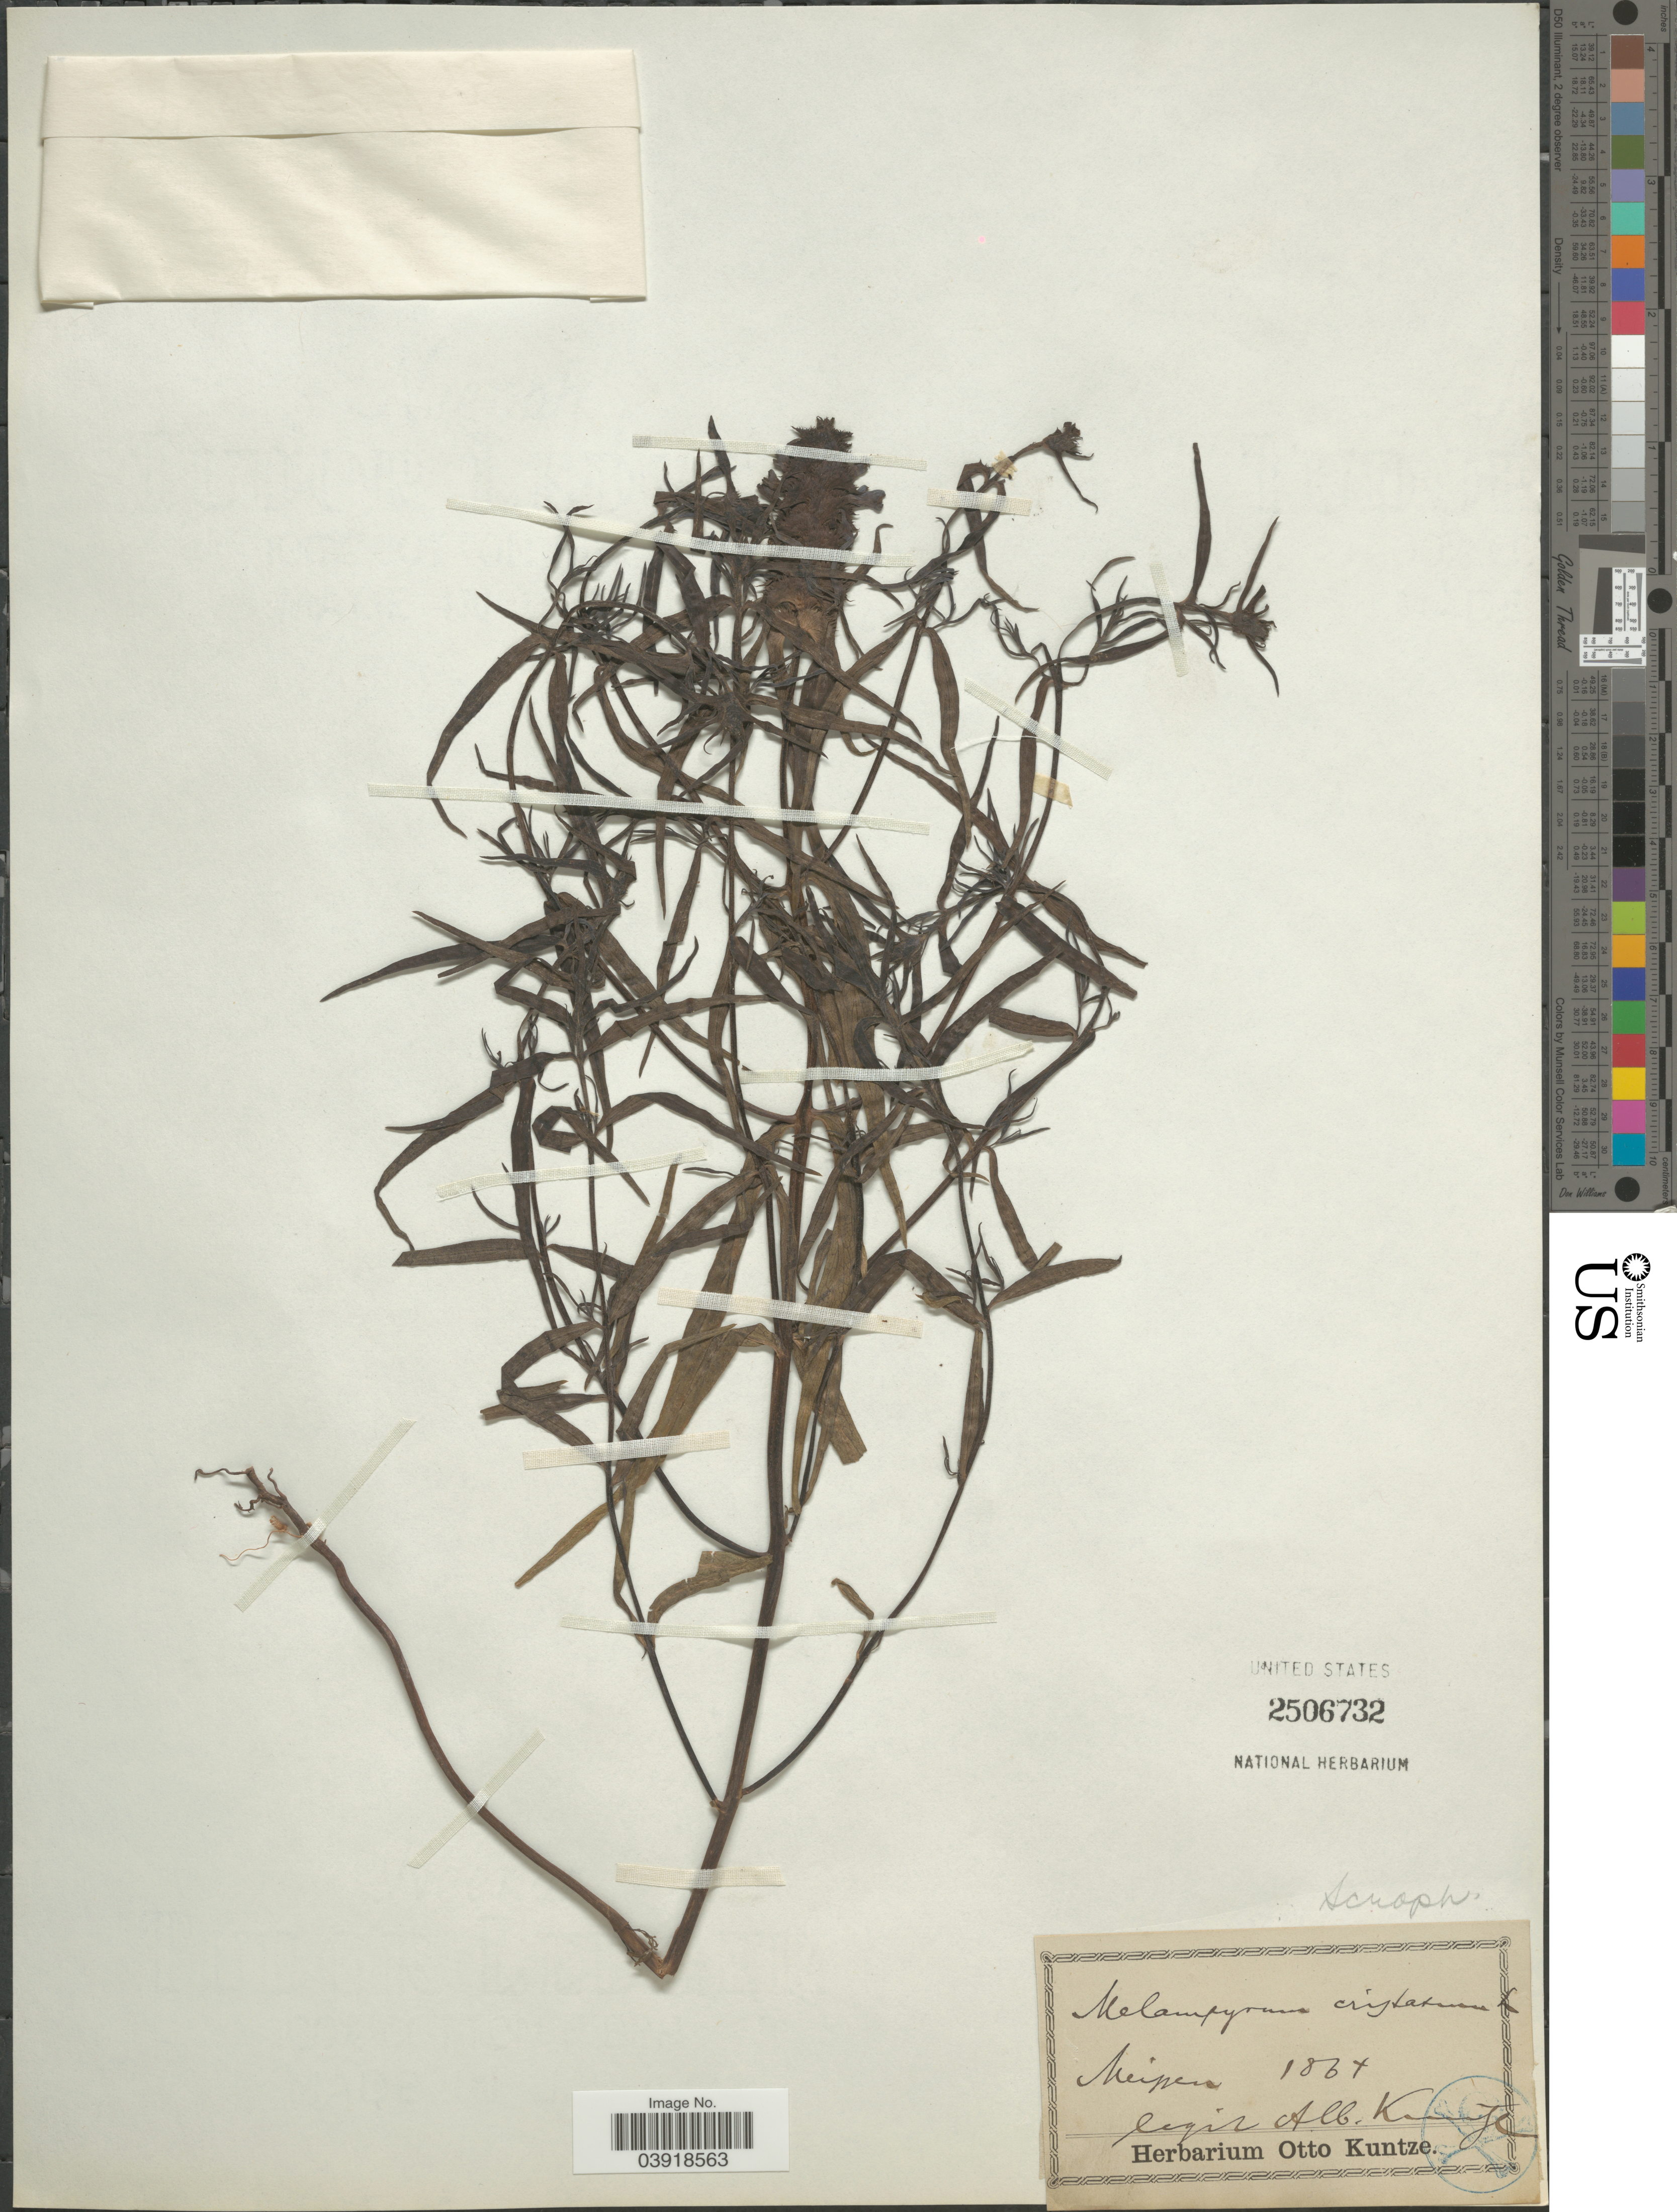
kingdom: Plantae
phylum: Tracheophyta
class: Magnoliopsida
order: Lamiales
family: Orobanchaceae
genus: Melampyrum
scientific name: Melampyrum cristatum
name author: Hablitz ex Steud.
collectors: A. Kuntze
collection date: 1864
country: Germany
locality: Meissen.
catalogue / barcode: US 2506732